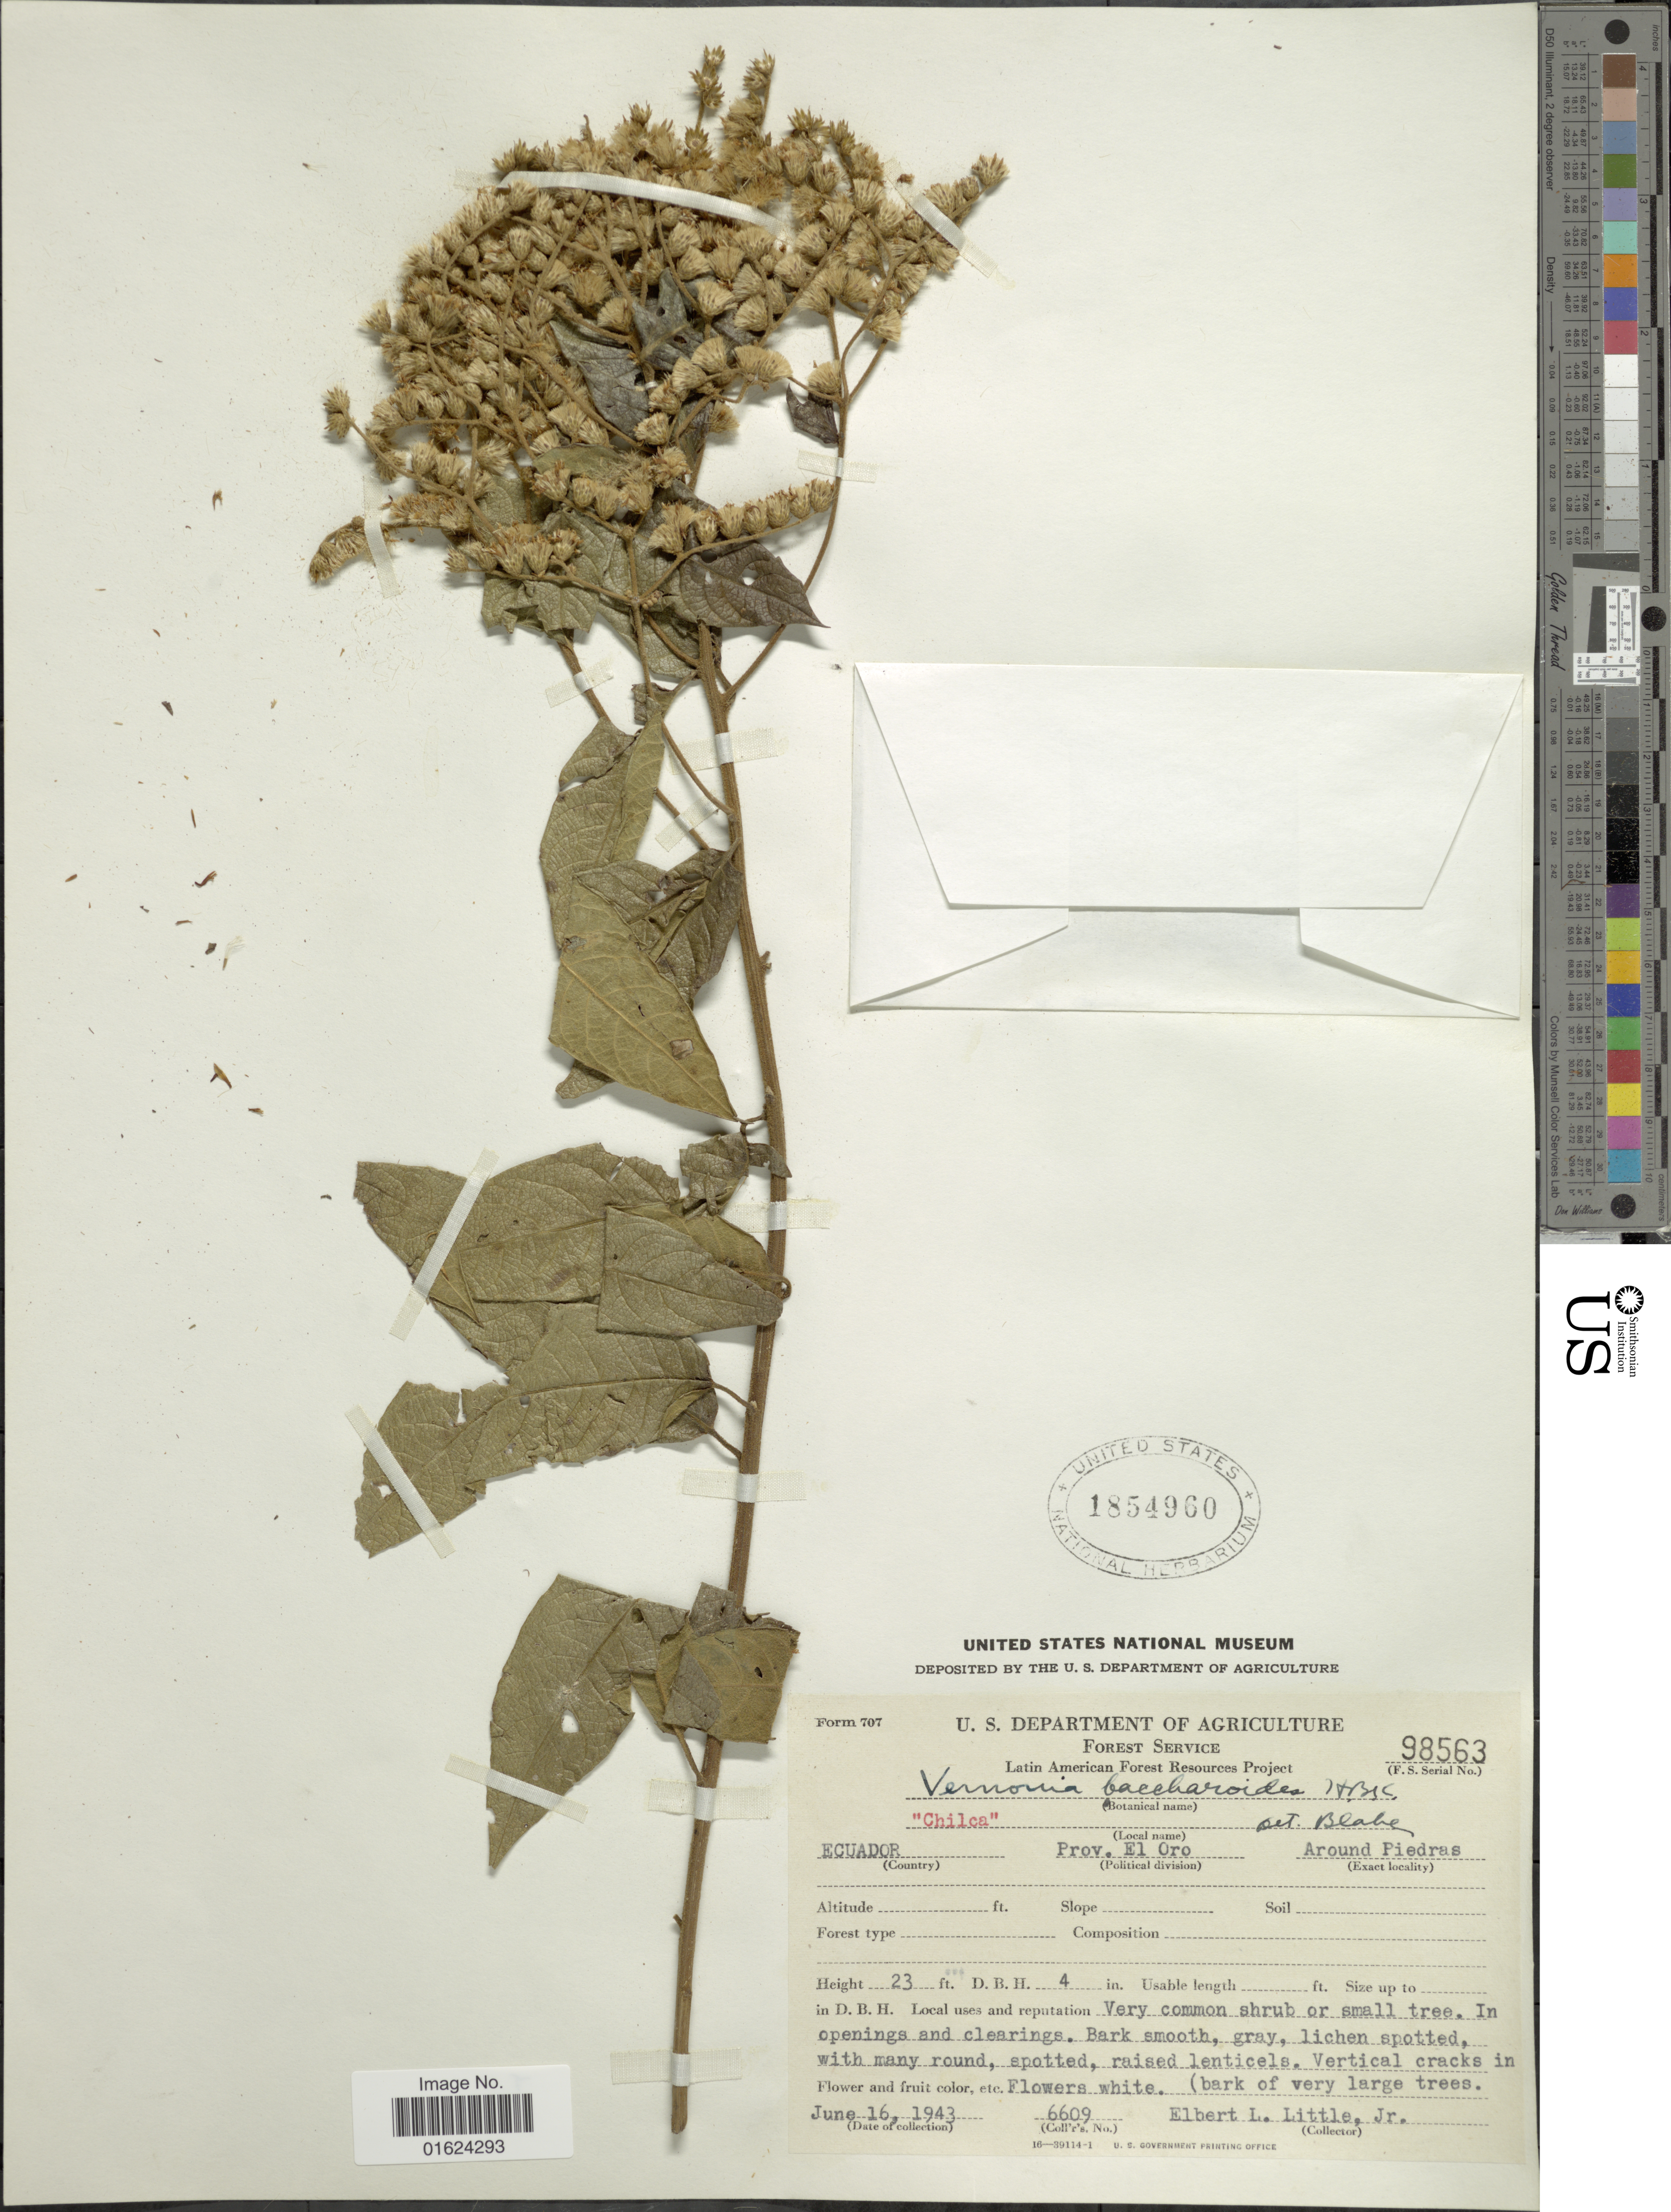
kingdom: Plantae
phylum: Tracheophyta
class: Magnoliopsida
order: Asterales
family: Asteraceae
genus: Vernonanthura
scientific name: Vernonanthura patens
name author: (Kunth) H. Rob.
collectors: E. L. Little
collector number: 6609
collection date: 1943-06-16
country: Ecuador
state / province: El Oro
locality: Ecuador, Prov. El Oro. Around Piedras.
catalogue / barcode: US 1854960